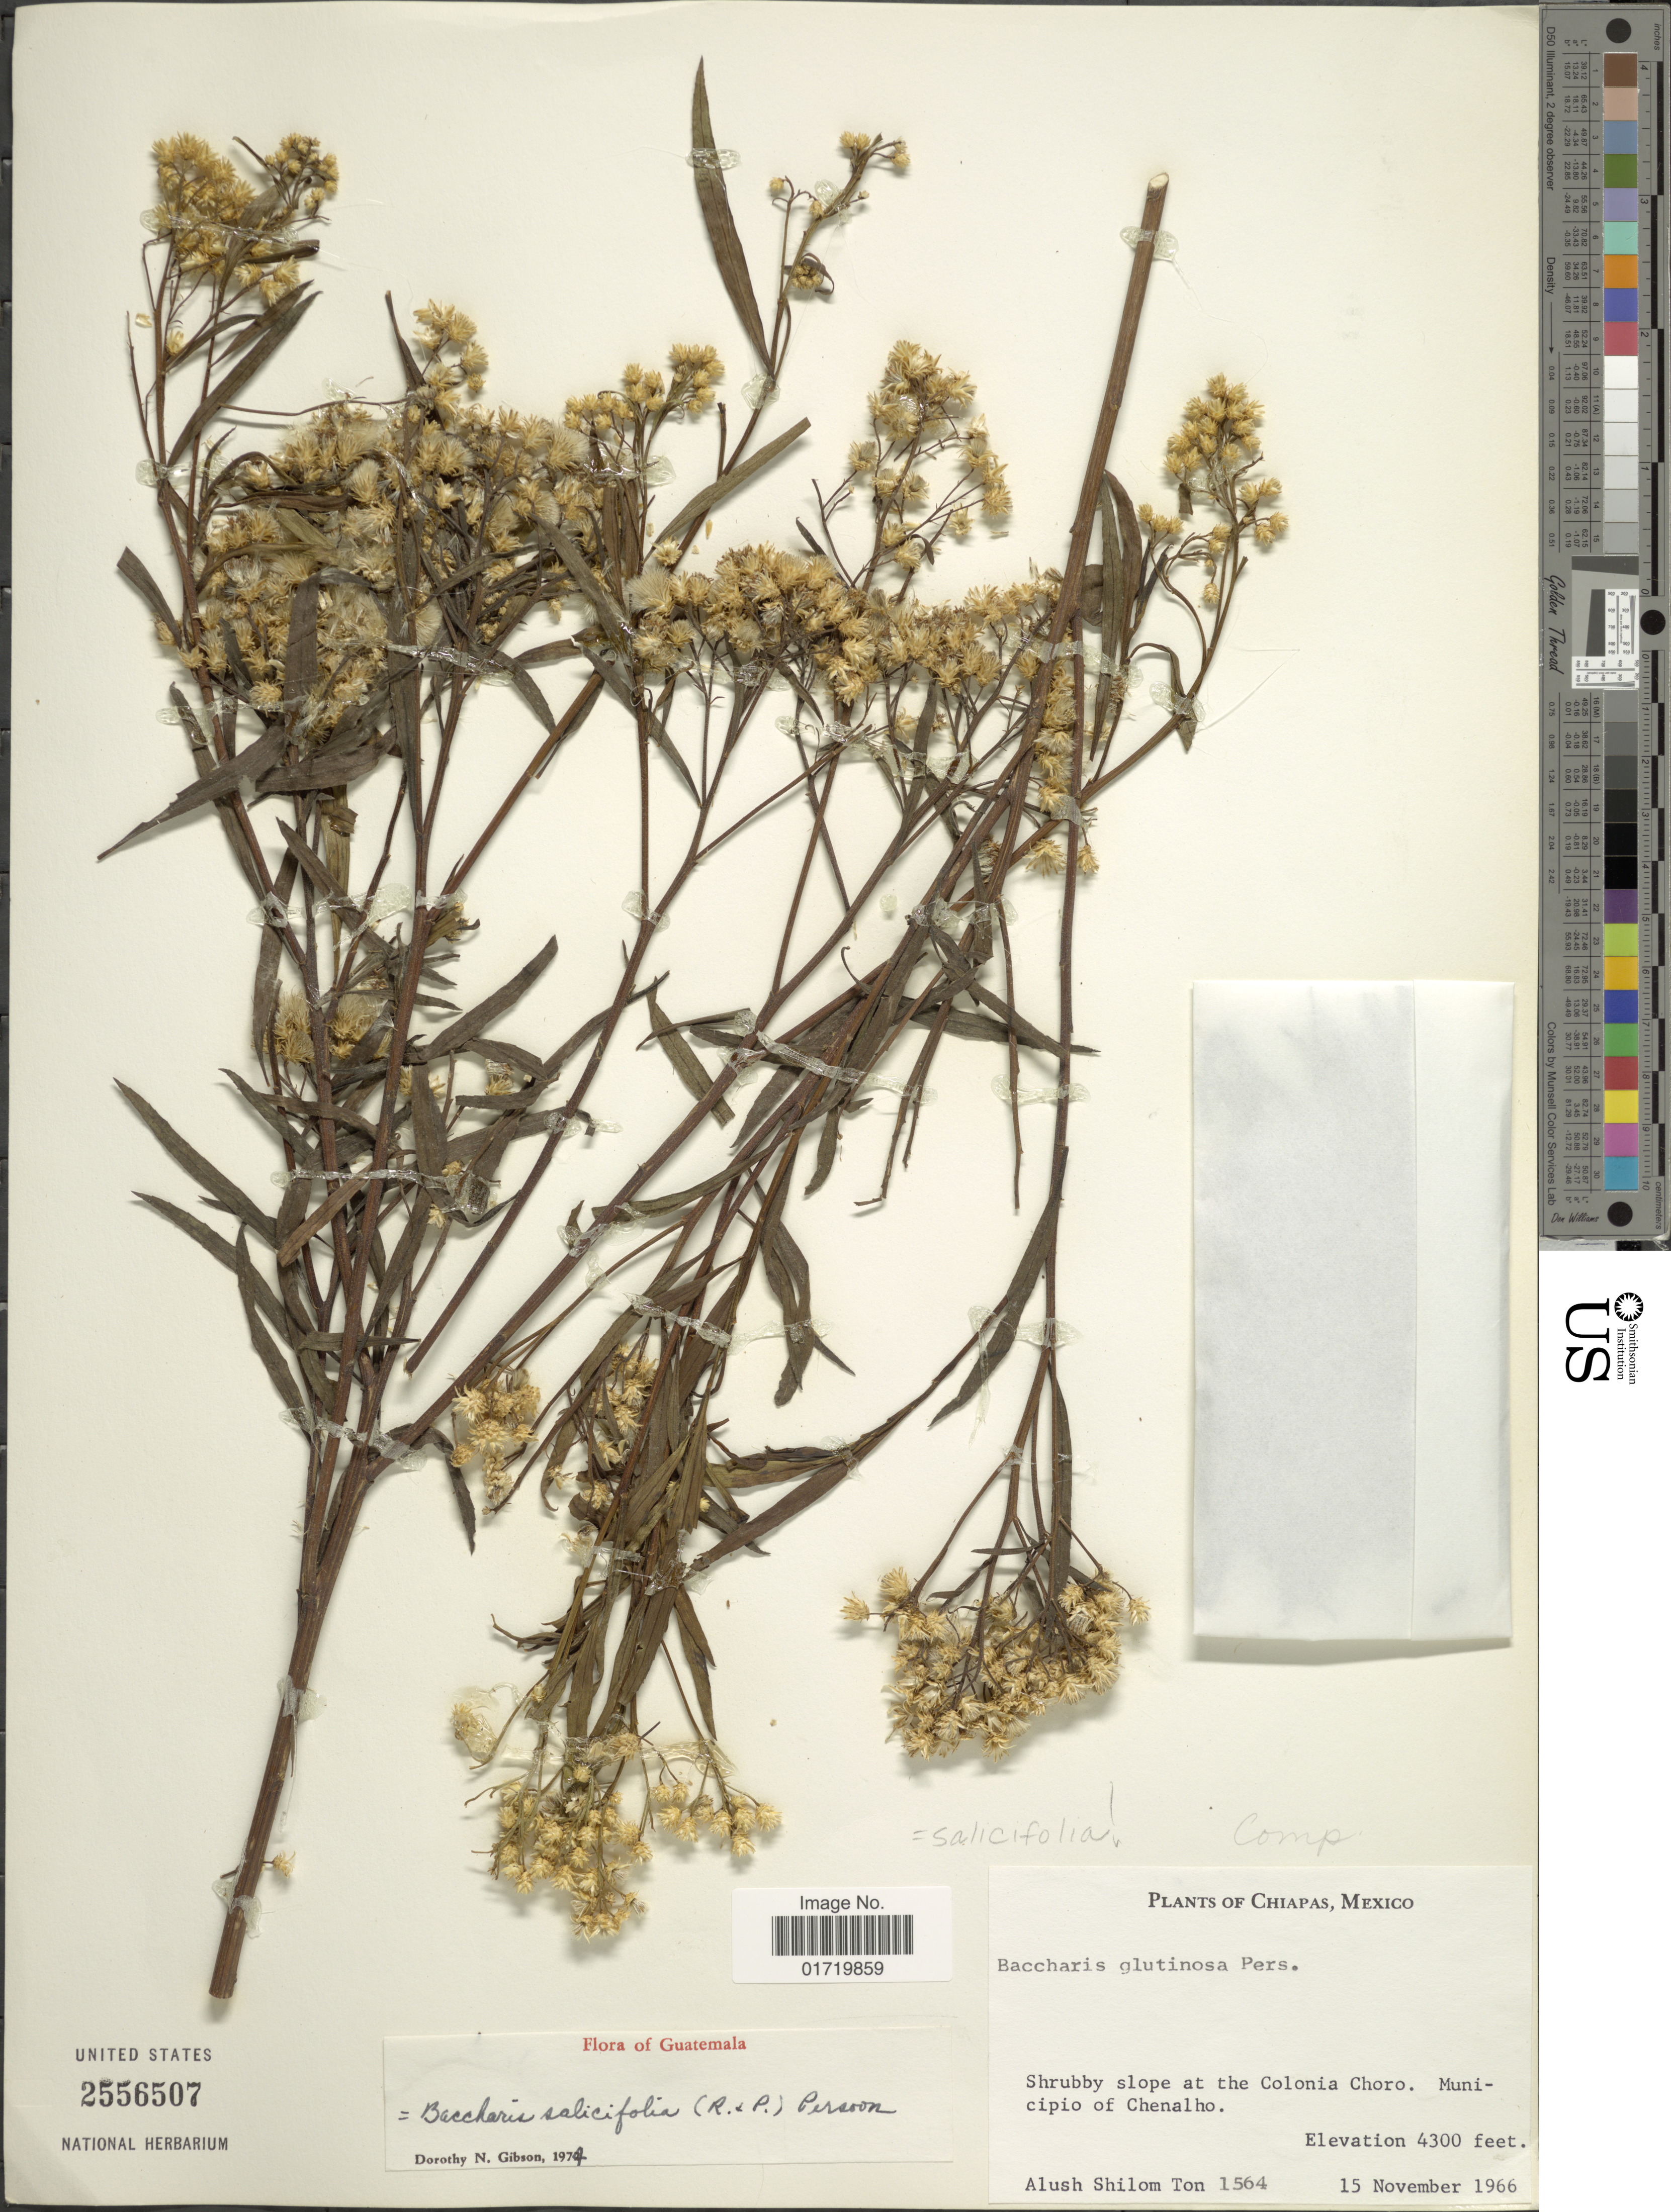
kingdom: Plantae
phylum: Tracheophyta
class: Magnoliopsida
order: Asterales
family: Asteraceae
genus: Baccharis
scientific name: Baccharis salicifolia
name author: (Ruiz & Pav.) Pers.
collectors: A. M. Ton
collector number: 1564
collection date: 1966-11-15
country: Mexico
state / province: Chiapas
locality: Slope at the Colonia Choro, Municipio of Chenalho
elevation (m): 1311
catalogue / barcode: US 2556507